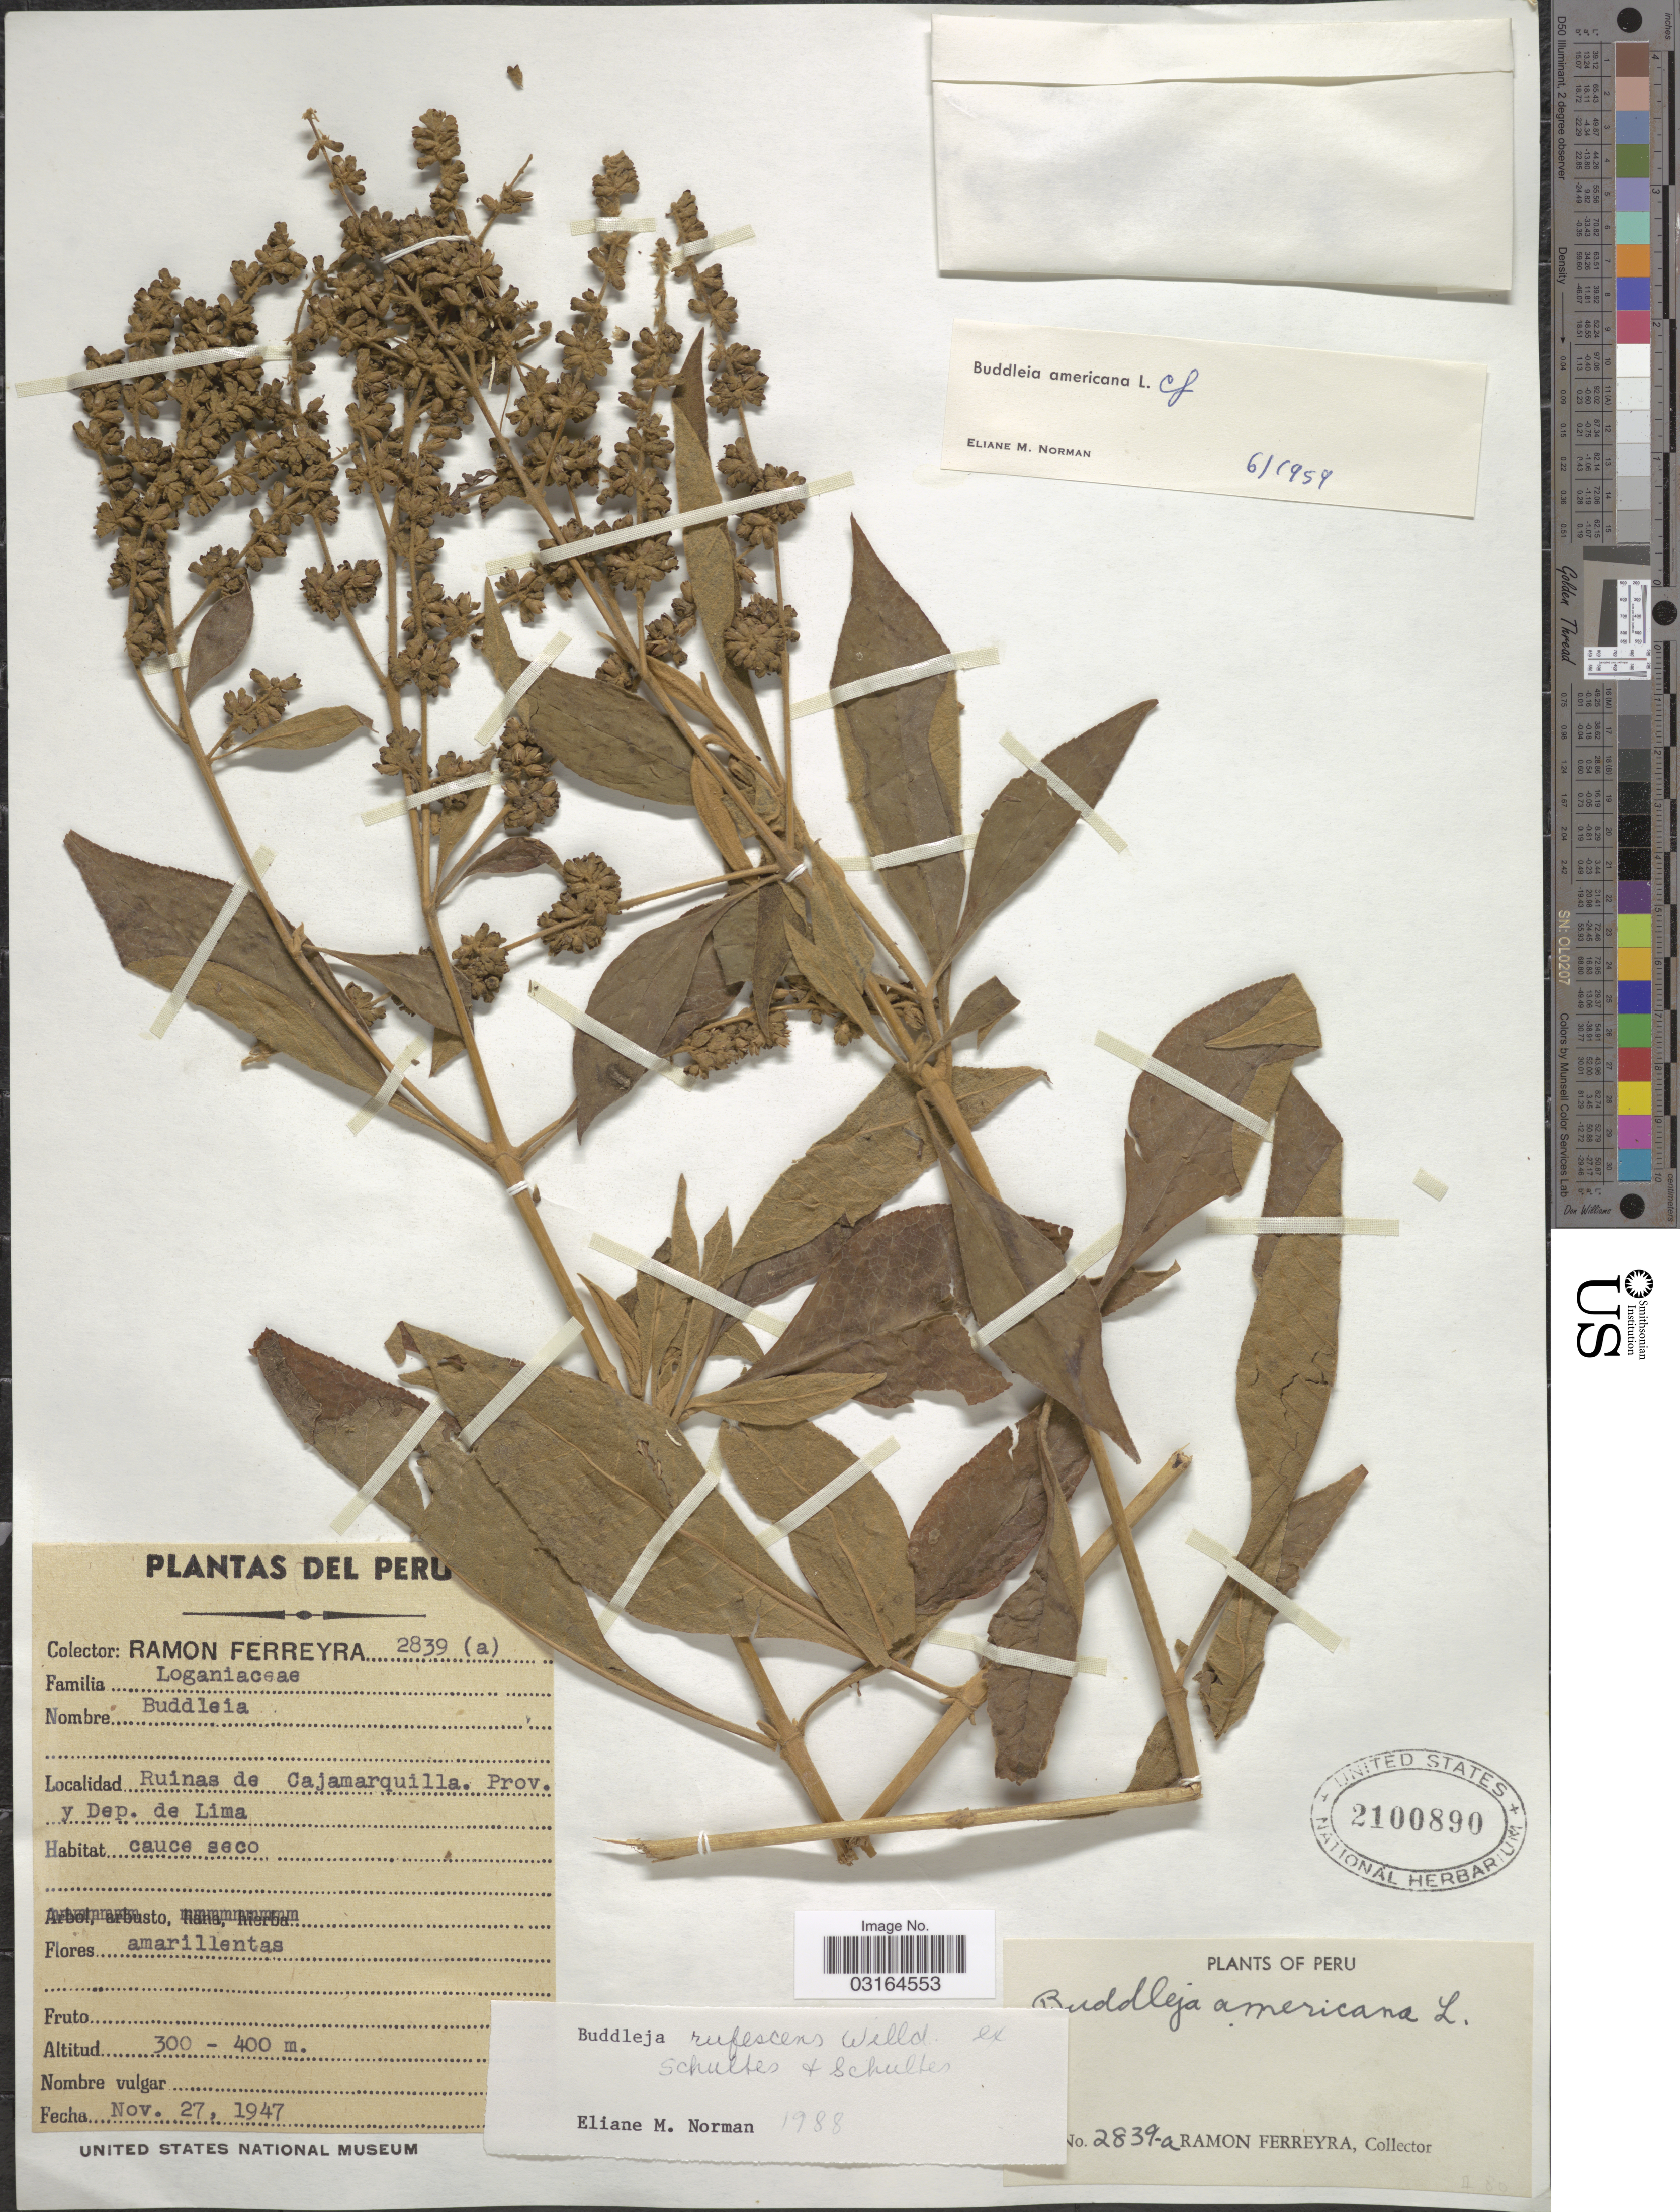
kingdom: Plantae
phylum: Tracheophyta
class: Magnoliopsida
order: Lamiales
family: Scrophulariaceae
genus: Buddleja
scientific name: Buddleja rufescens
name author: Willd.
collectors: R. A. Ferreyra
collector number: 2839-a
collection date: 1947-11-27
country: Peru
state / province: Lima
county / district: Lima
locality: Ruinas de Cajamarquilla.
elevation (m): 300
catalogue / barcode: US 2100890